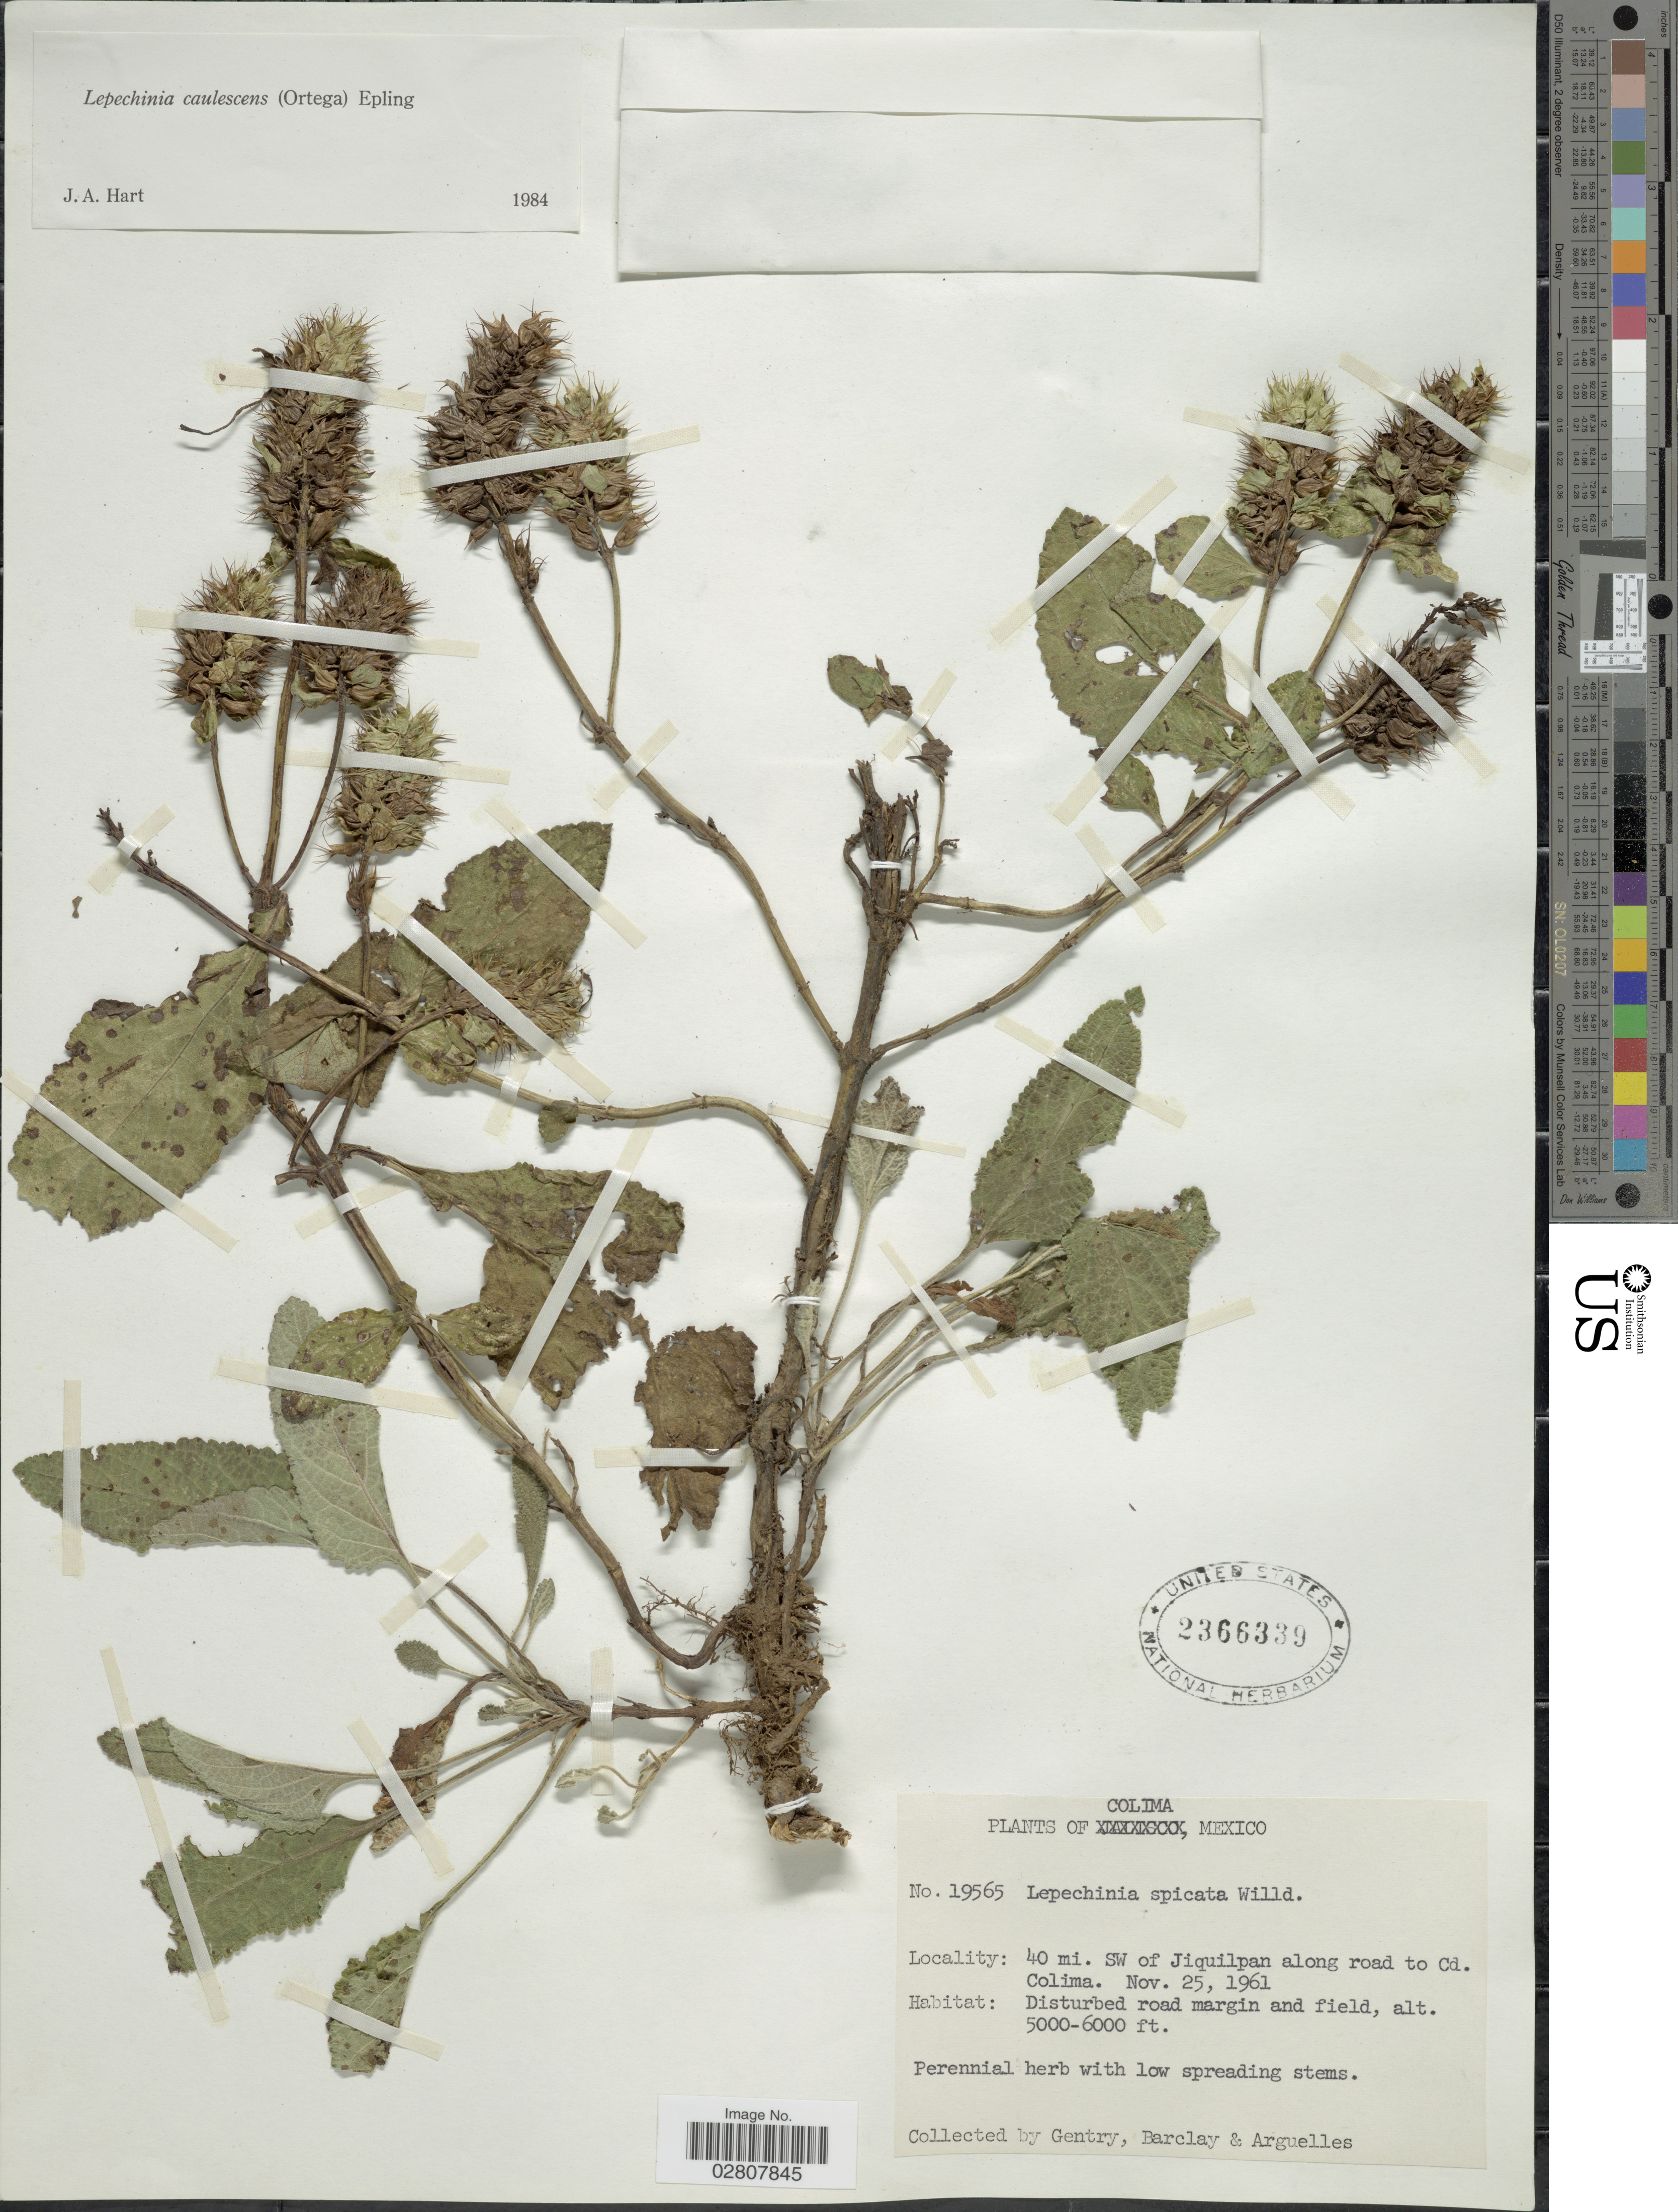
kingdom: Plantae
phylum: Tracheophyta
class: Magnoliopsida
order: Lamiales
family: Lamiaceae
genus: Lepechinia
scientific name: Lepechinia caulescens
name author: (Ortega) Epling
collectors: Gentry, --, -- Barclay & Arguelles, --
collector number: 19565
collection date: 1961-11-25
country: Mexico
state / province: Colima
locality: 40 mi. SW of Jiquilpan along road to Cd. Colima.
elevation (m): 1524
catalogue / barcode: US 2366339